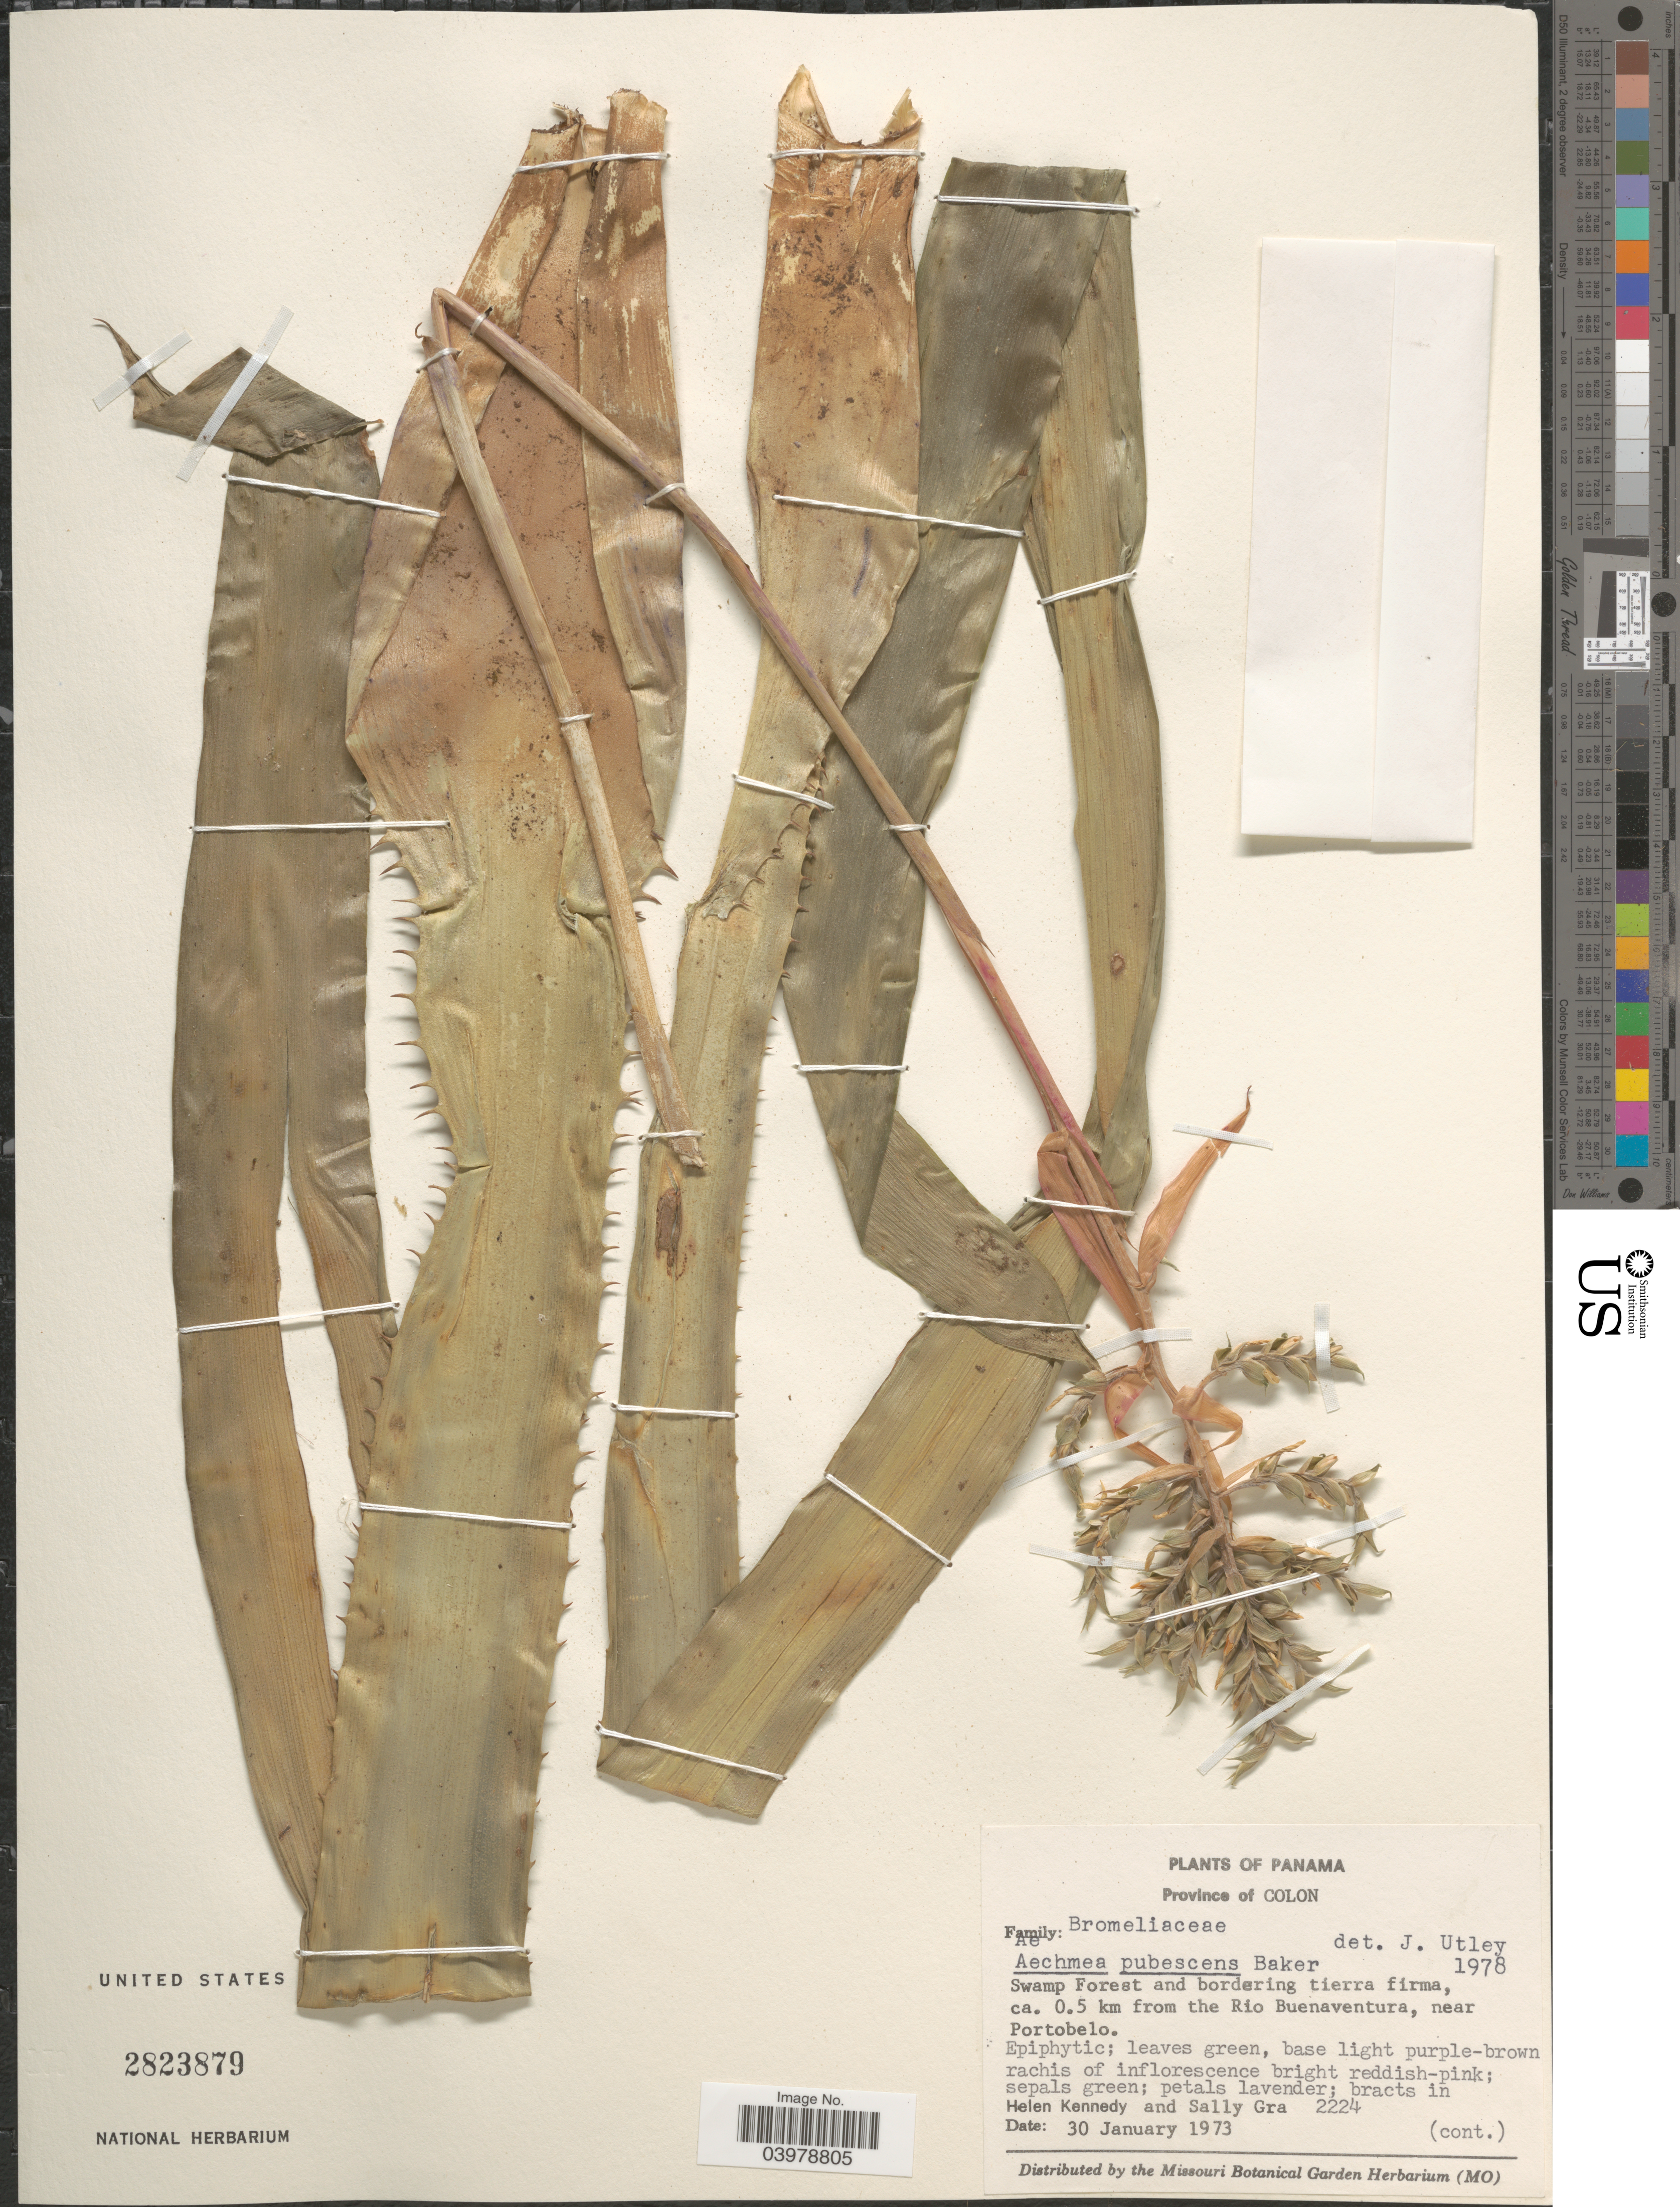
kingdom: Plantae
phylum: Tracheophyta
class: Liliopsida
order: Poales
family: Bromeliaceae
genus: Aechmea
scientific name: Aechmea pubescens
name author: Baker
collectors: H. Kennedy & S. Gra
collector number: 2224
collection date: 1973-01-30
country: Panama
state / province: Colón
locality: Ca. 0.5 km from the Rio Buenaventura, near Portobelo.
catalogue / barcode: US 2823879